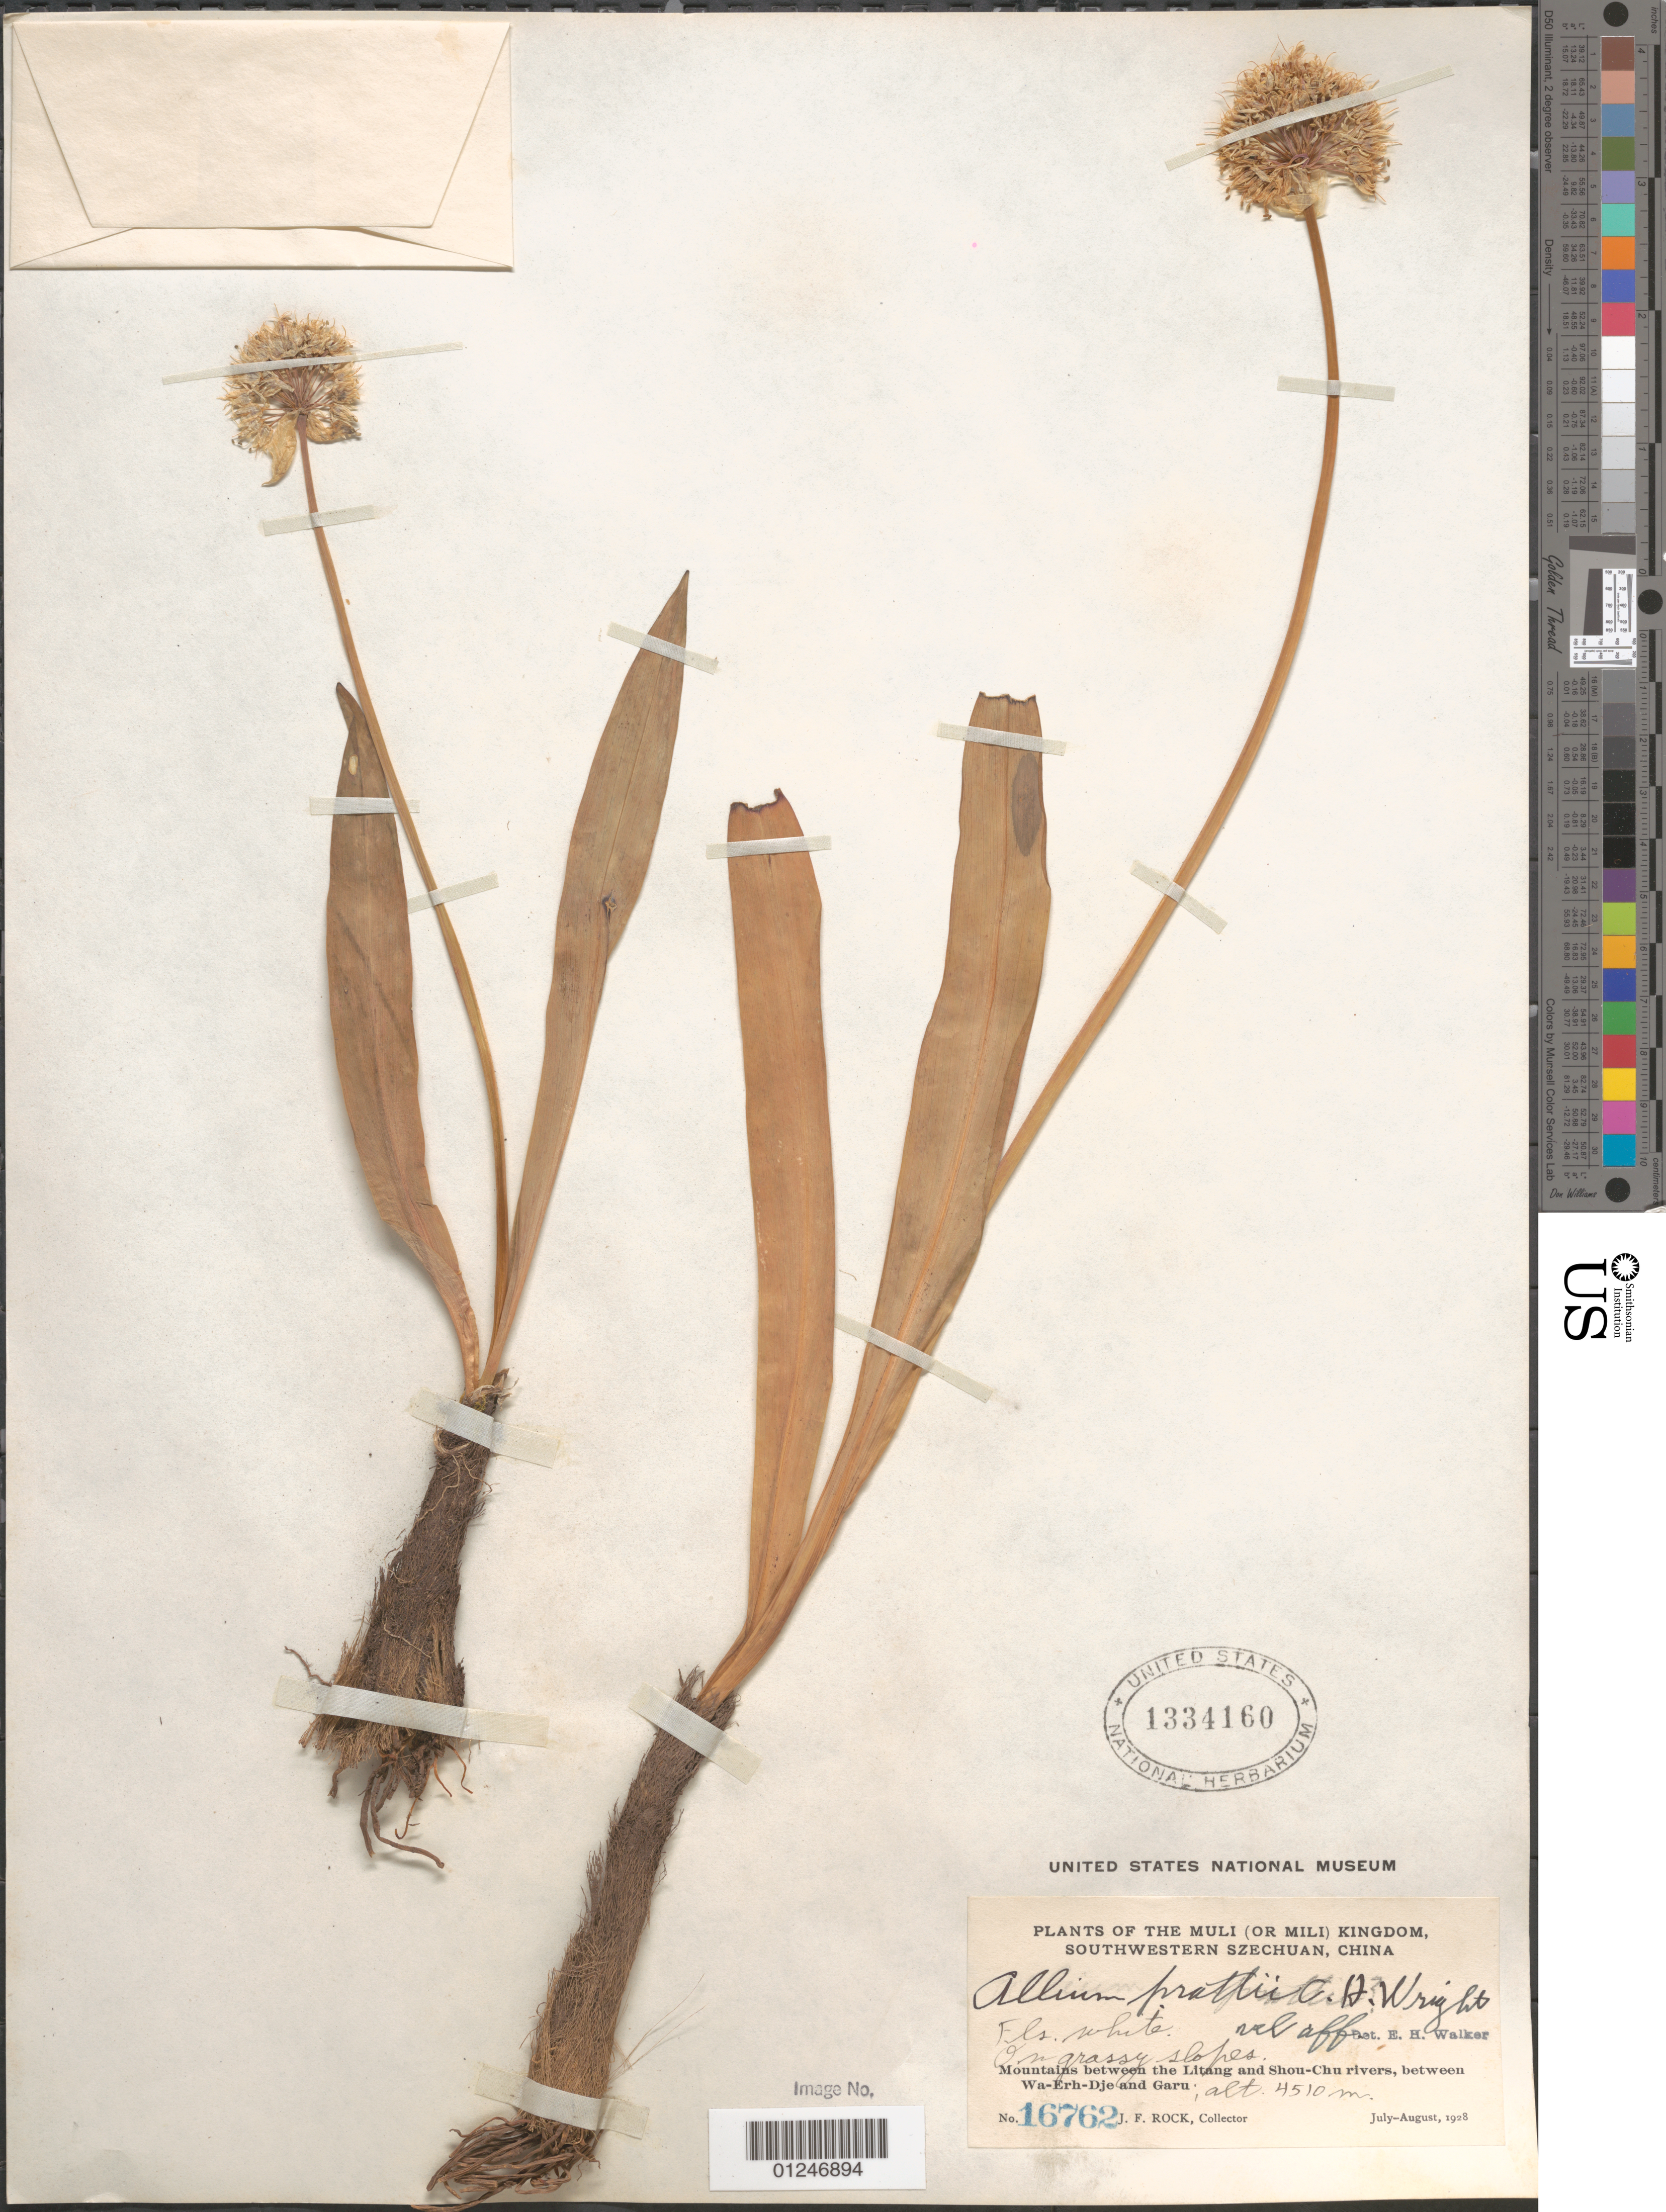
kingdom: Plantae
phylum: Tracheophyta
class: Liliopsida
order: Asparagales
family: Amaryllidaceae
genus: Allium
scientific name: Allium prattii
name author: C.H. Wright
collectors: J. Rock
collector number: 16762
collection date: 1928-07/1928-08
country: China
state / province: Sichuan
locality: The Muki (Or Mili) Kingdom, Southwestern Szechuan. Mountains between the Litang and Shou-Chu-rivers, between Wa-Erh-Dje and Garu.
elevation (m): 4510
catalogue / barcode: US 1334160